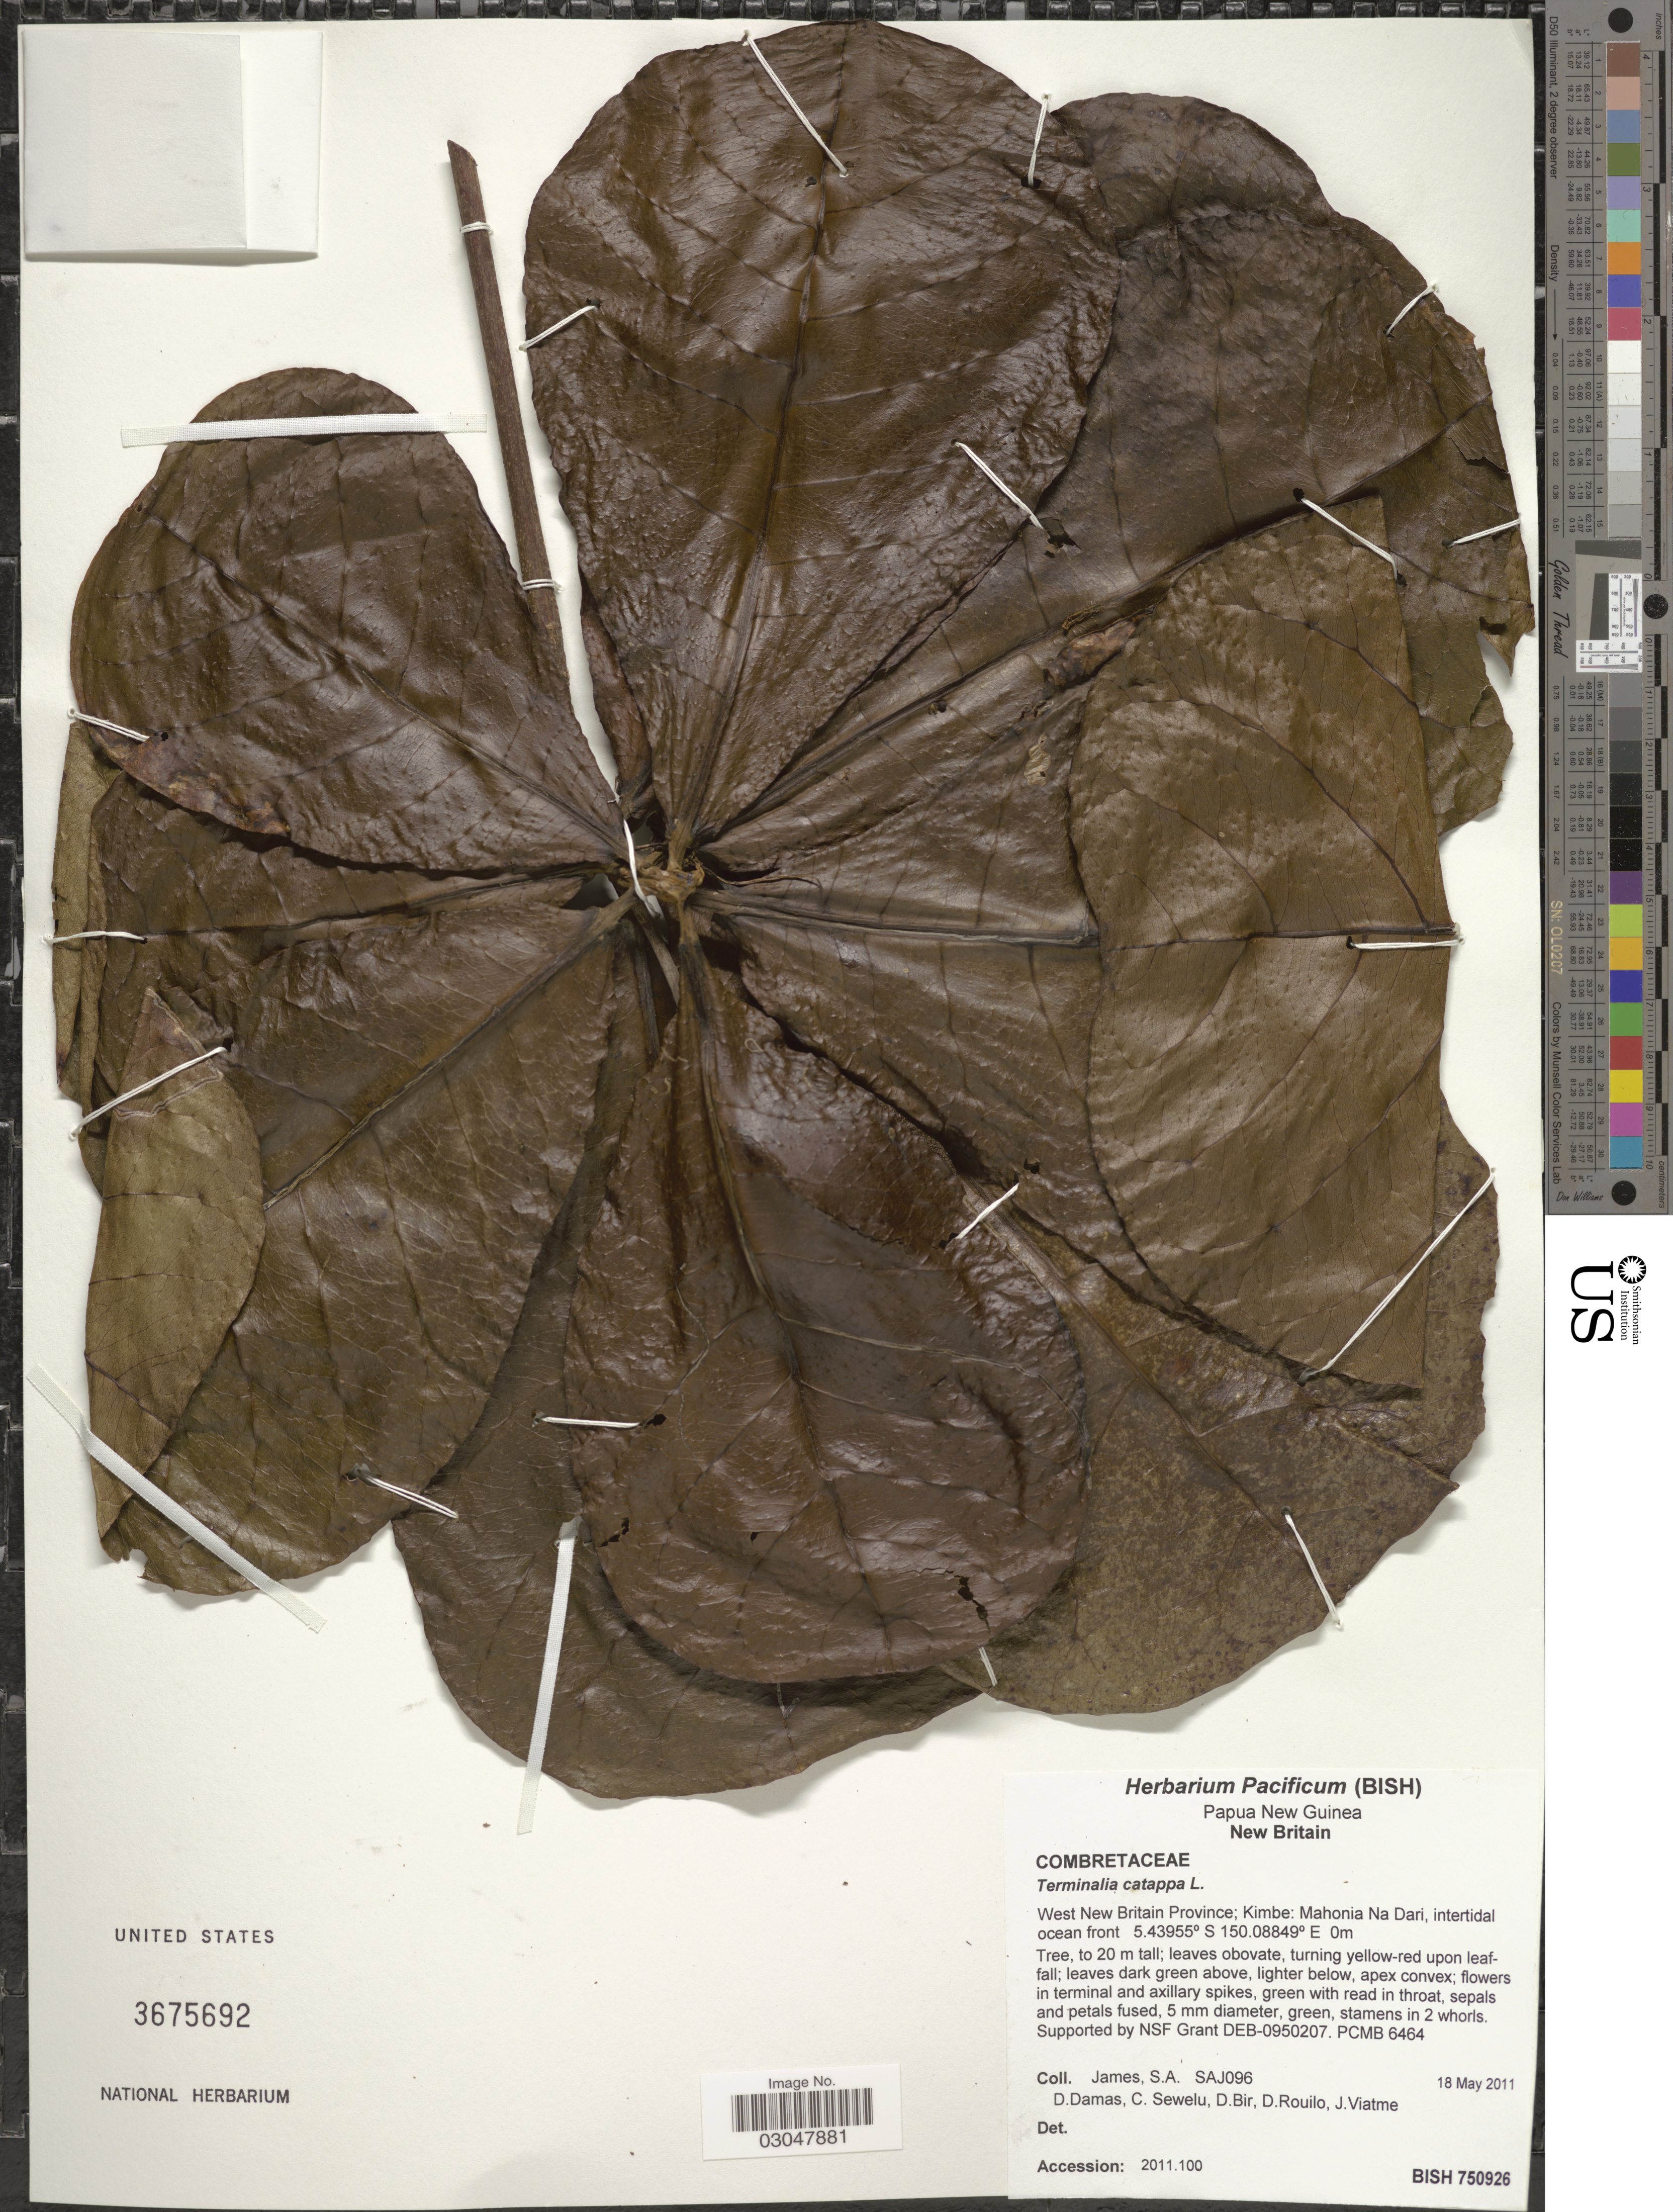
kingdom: Plantae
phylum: Tracheophyta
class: Magnoliopsida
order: Myrtales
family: Combretaceae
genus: Terminalia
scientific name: Terminalia catappa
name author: L.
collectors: S. James, D. Damas, C. Sewelu, D. Bir & et al.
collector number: SAJ096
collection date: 2011-05-18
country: Papua New Guinea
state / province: West New Britain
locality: New Britain. West New Britain Province; Kimbe: Mahonia Na Dari, intertidal ocean front.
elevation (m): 0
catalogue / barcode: US 3675692